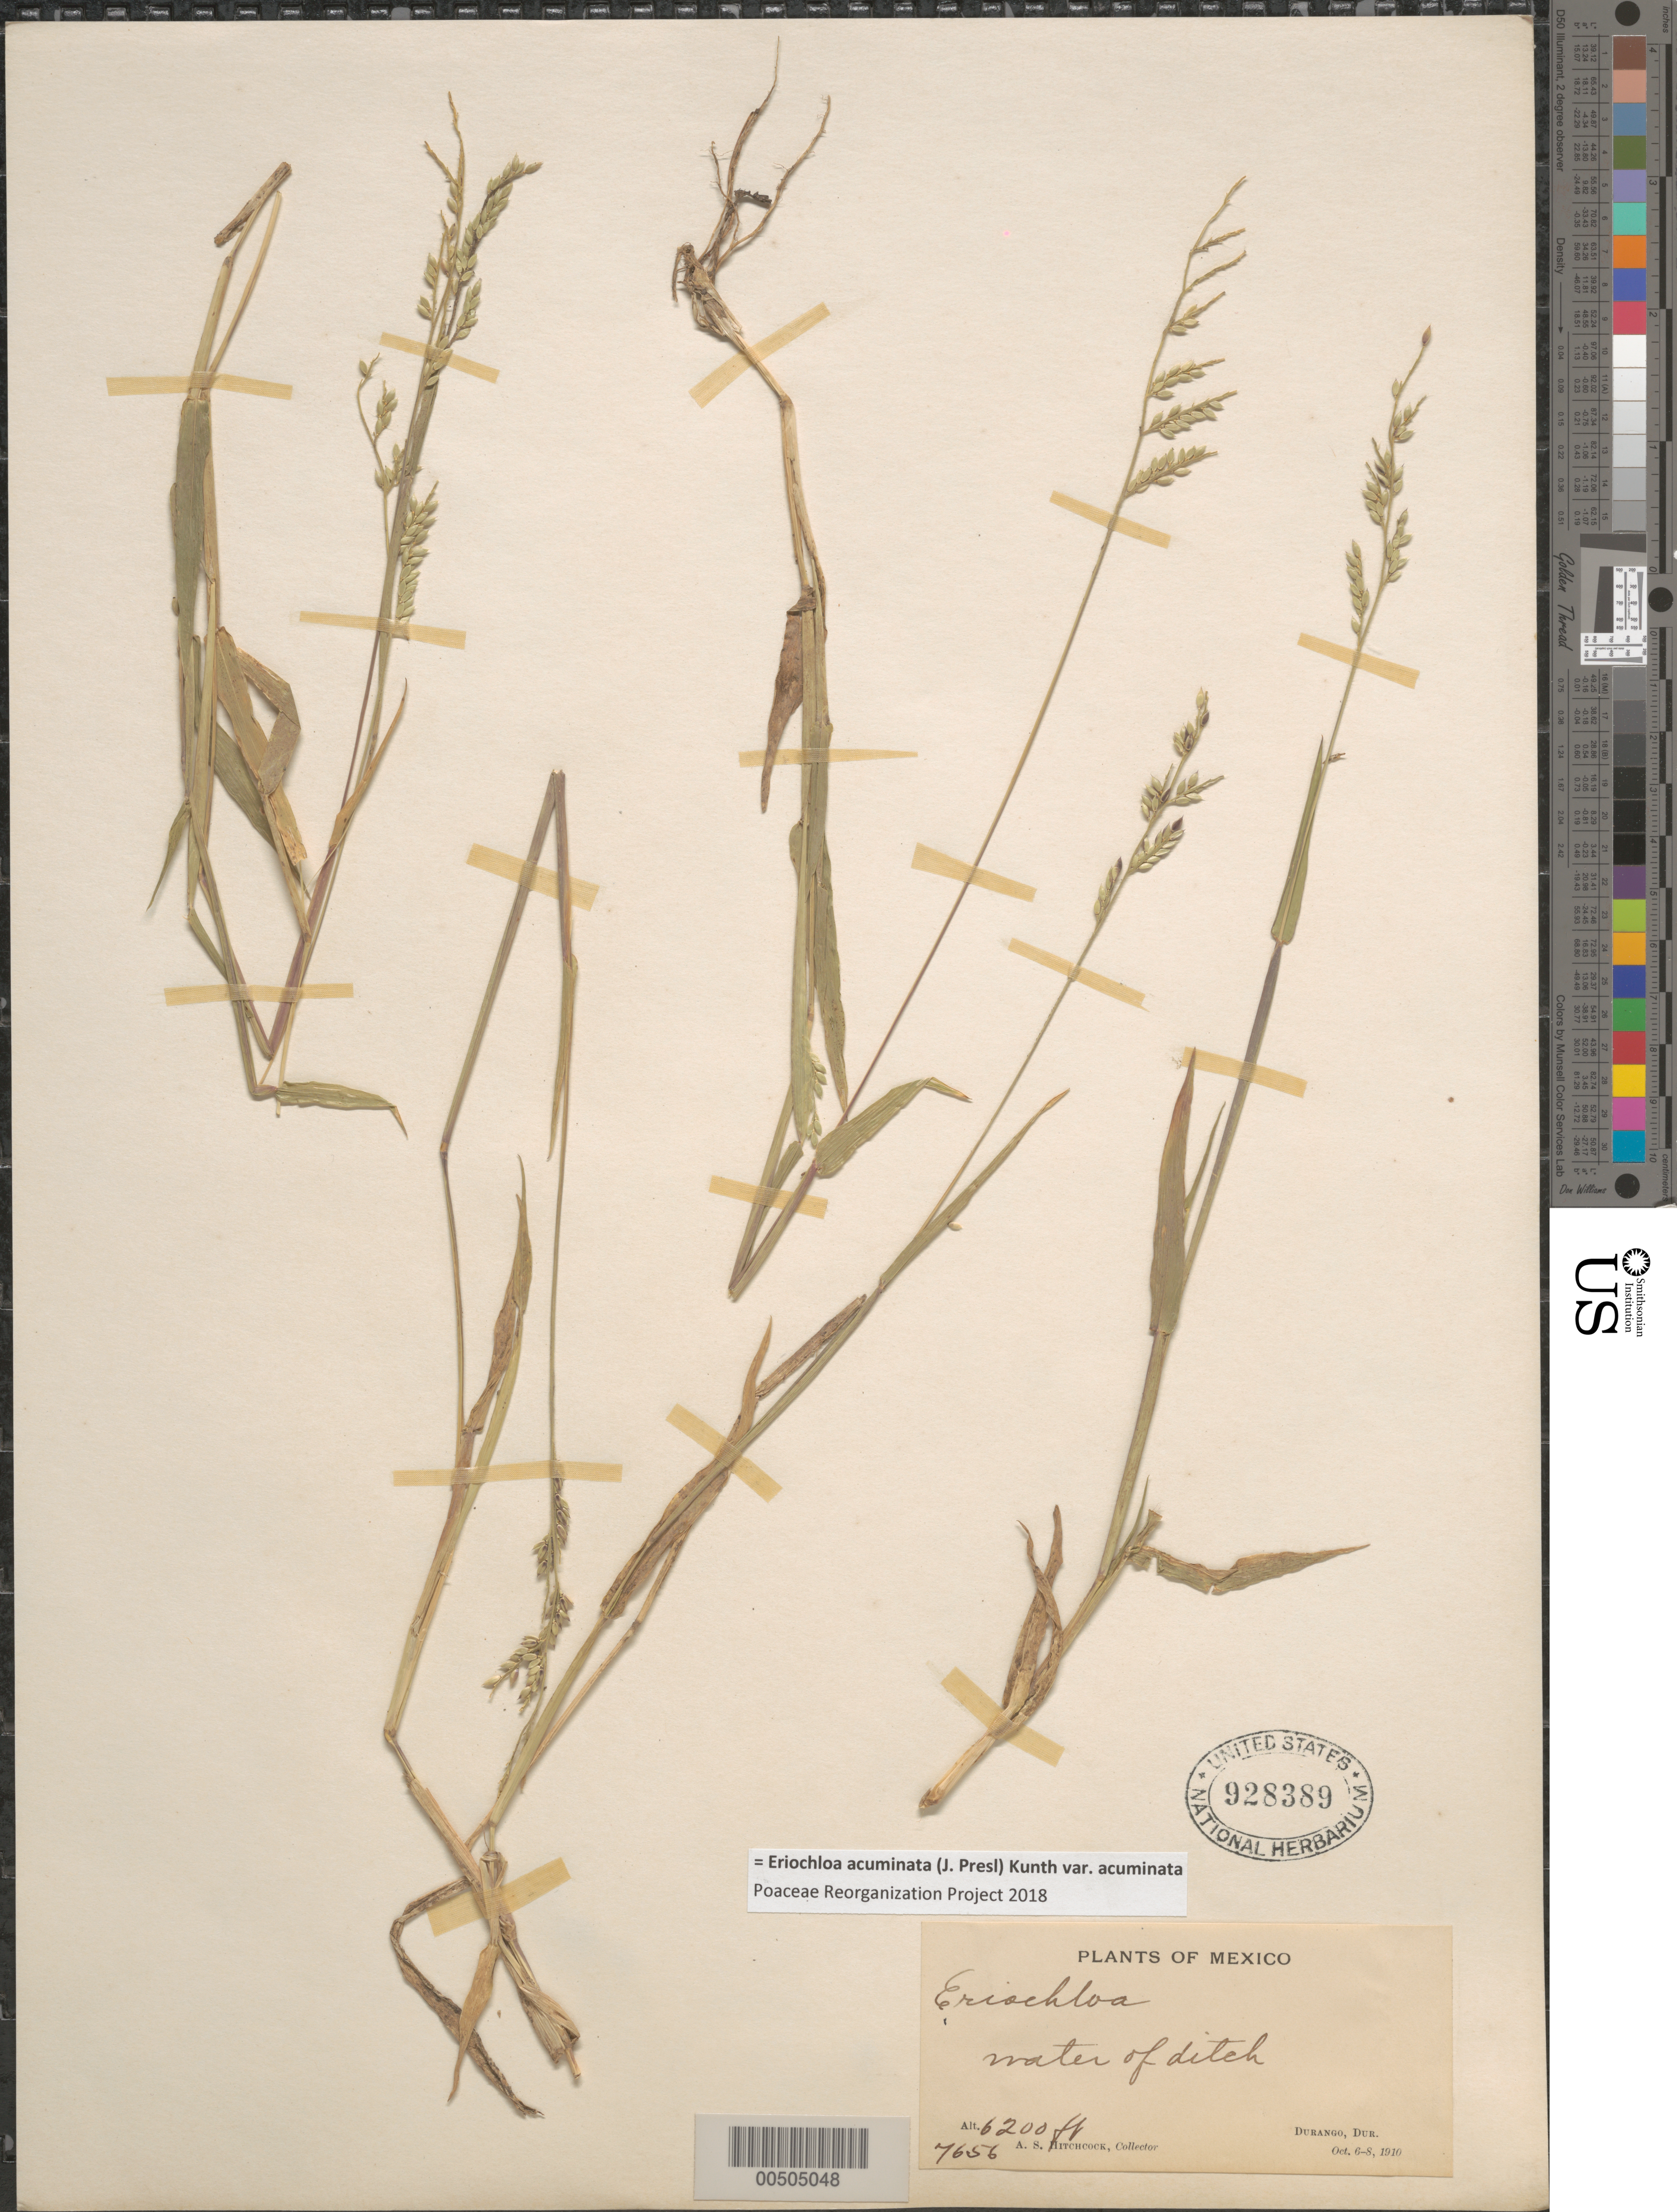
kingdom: Plantae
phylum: Tracheophyta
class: Liliopsida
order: Poales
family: Poaceae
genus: Eriochloa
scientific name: Eriochloa acuminata var. acuminata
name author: (J. Presl) Kunth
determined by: Poaceae Reorganization Project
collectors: A. S. Hitchcock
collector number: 7656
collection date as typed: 6 Oct 1910 to 8 Oct 1910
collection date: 1910-10-06/1910-10-08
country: Mexico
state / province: Durango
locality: Durango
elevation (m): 1890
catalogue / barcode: US 928389